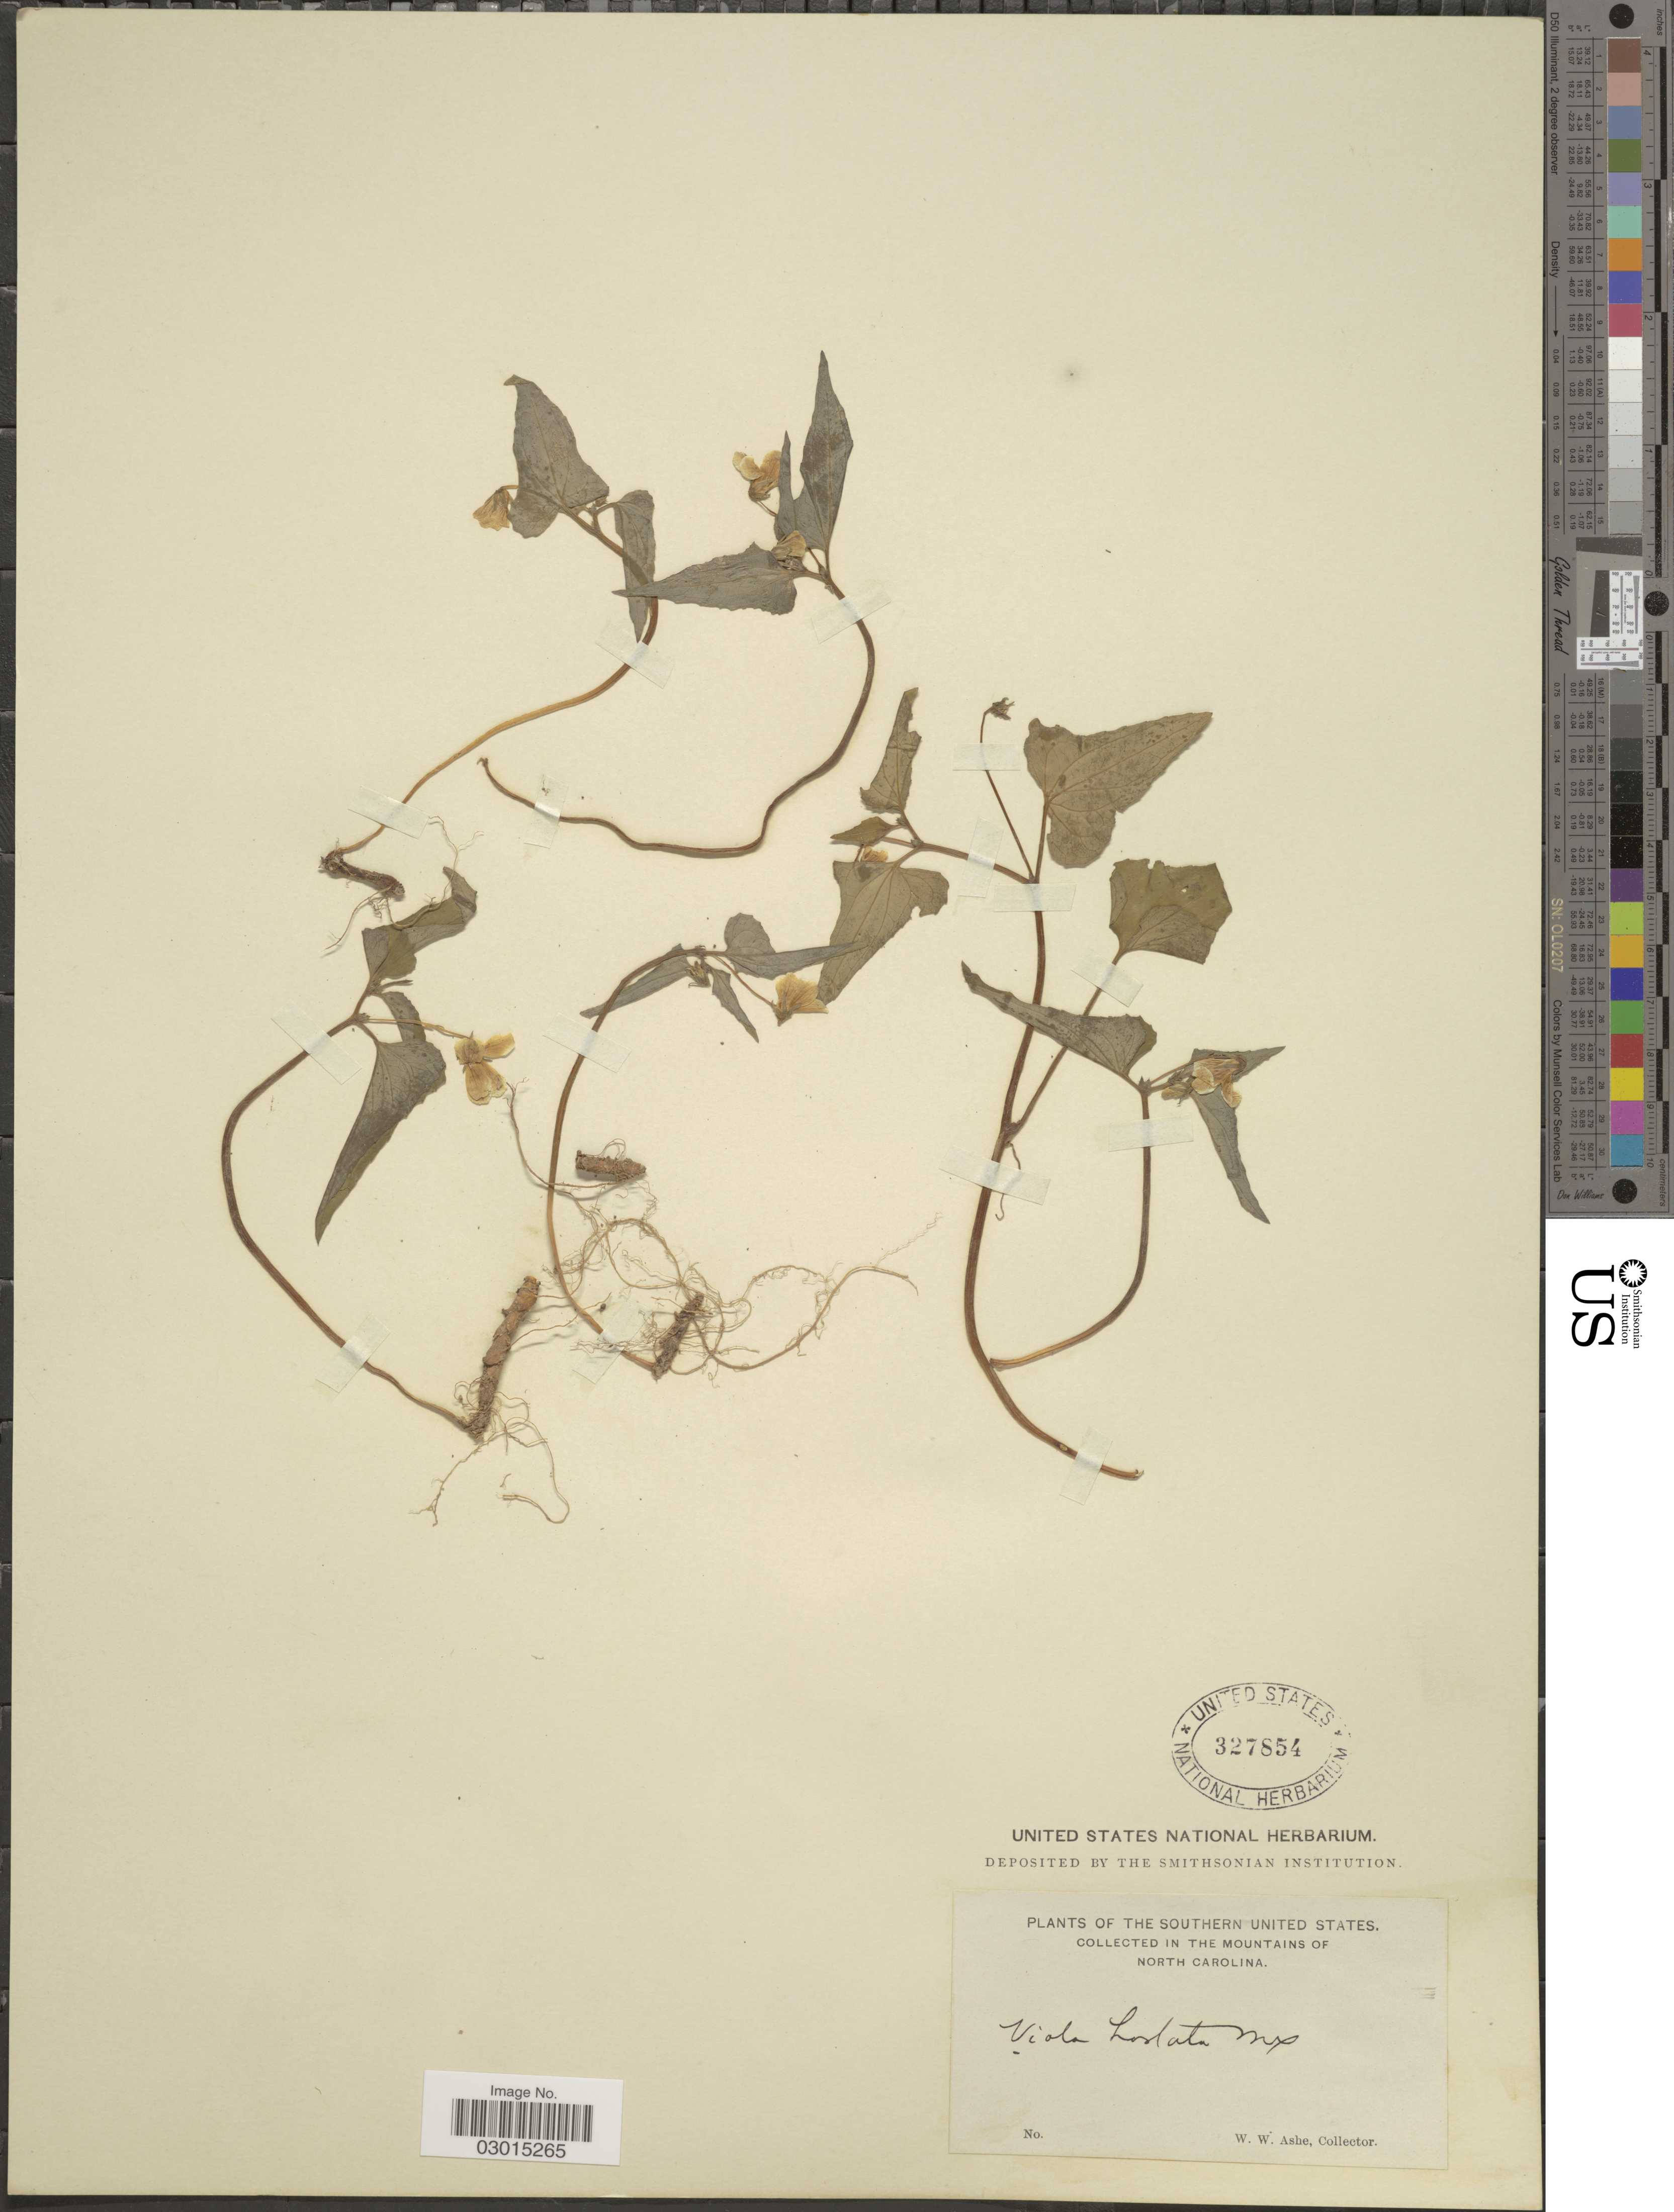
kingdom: Plantae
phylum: Tracheophyta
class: Magnoliopsida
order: Malpighiales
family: Violaceae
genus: Viola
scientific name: Viola hastata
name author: Michx.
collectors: W. W. Ashe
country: United States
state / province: North Carolina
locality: Collected in the Mountains of North Carolina.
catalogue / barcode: US 327854